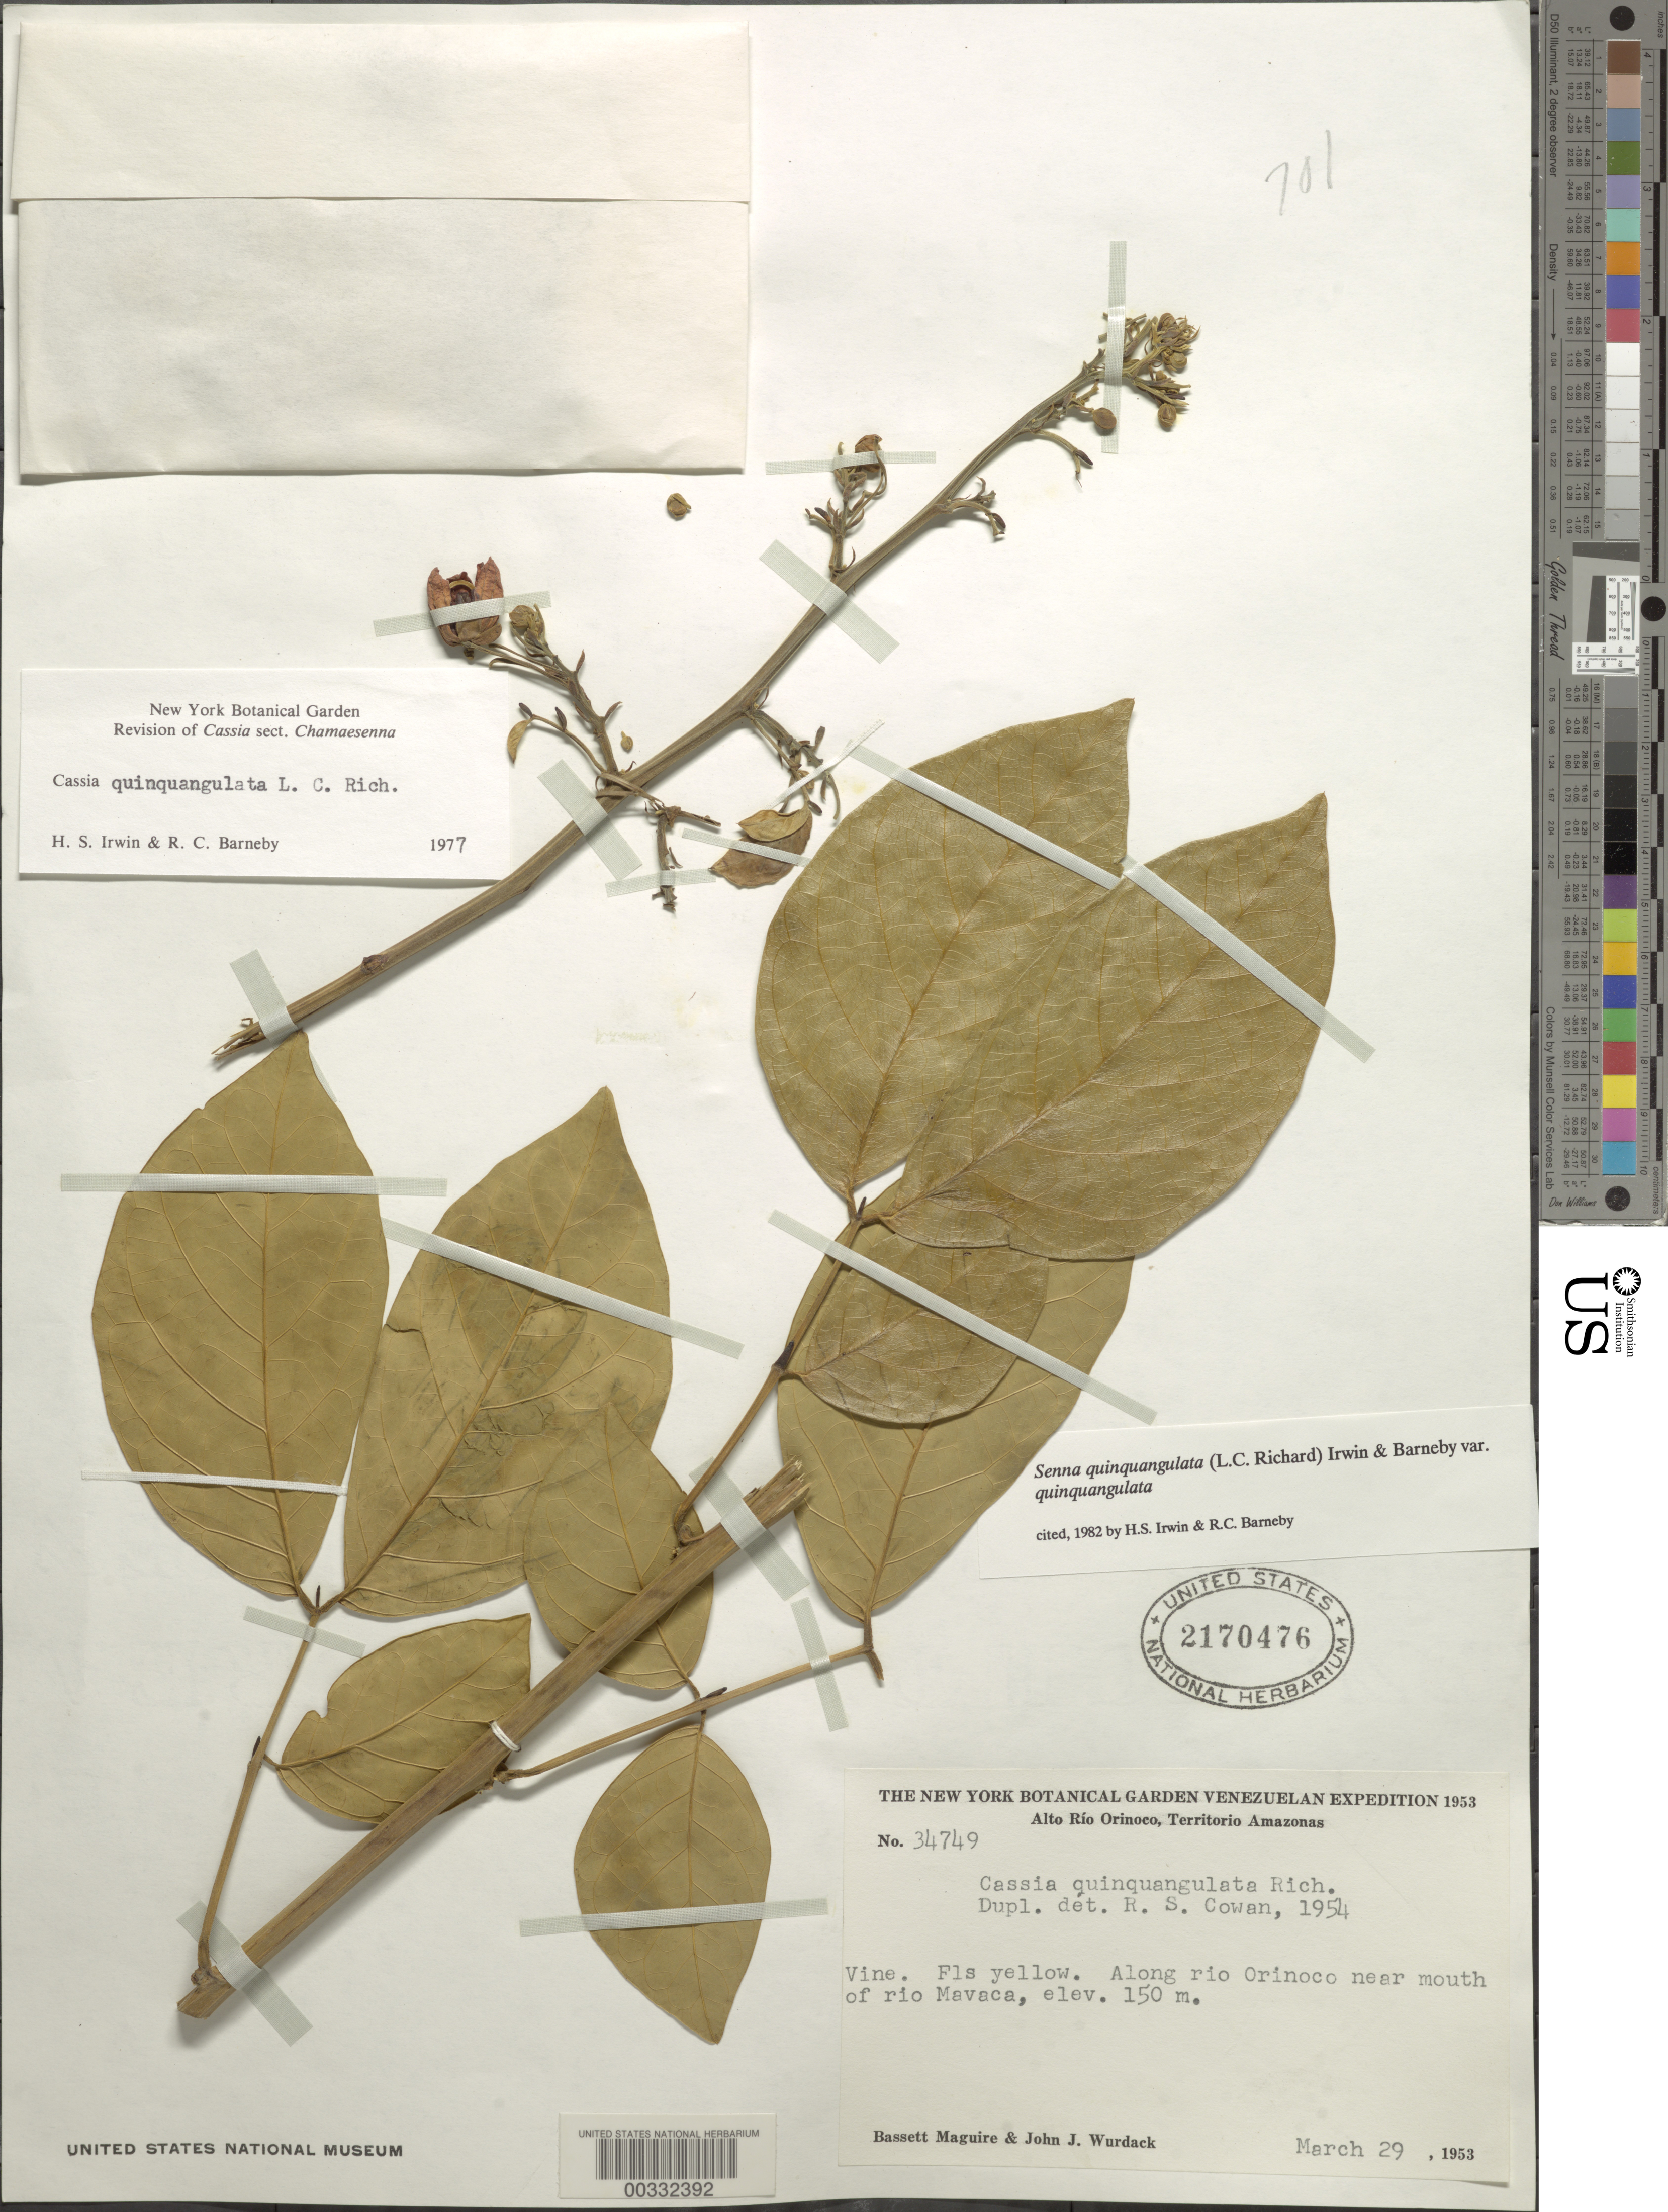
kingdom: Plantae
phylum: Tracheophyta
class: Magnoliopsida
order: Fabales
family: Fabaceae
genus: Senna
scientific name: Senna quinquangulata var. quinquangulata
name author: H.S. Irwin & Barneby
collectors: B. Maguire & J. J. Wurdack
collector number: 34749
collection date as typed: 29 Mar 1953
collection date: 1953-03-29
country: Venezuela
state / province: Amazonas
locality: Along rio orinoco near mouth of rio mavaca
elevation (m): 150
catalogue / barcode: US 2170476